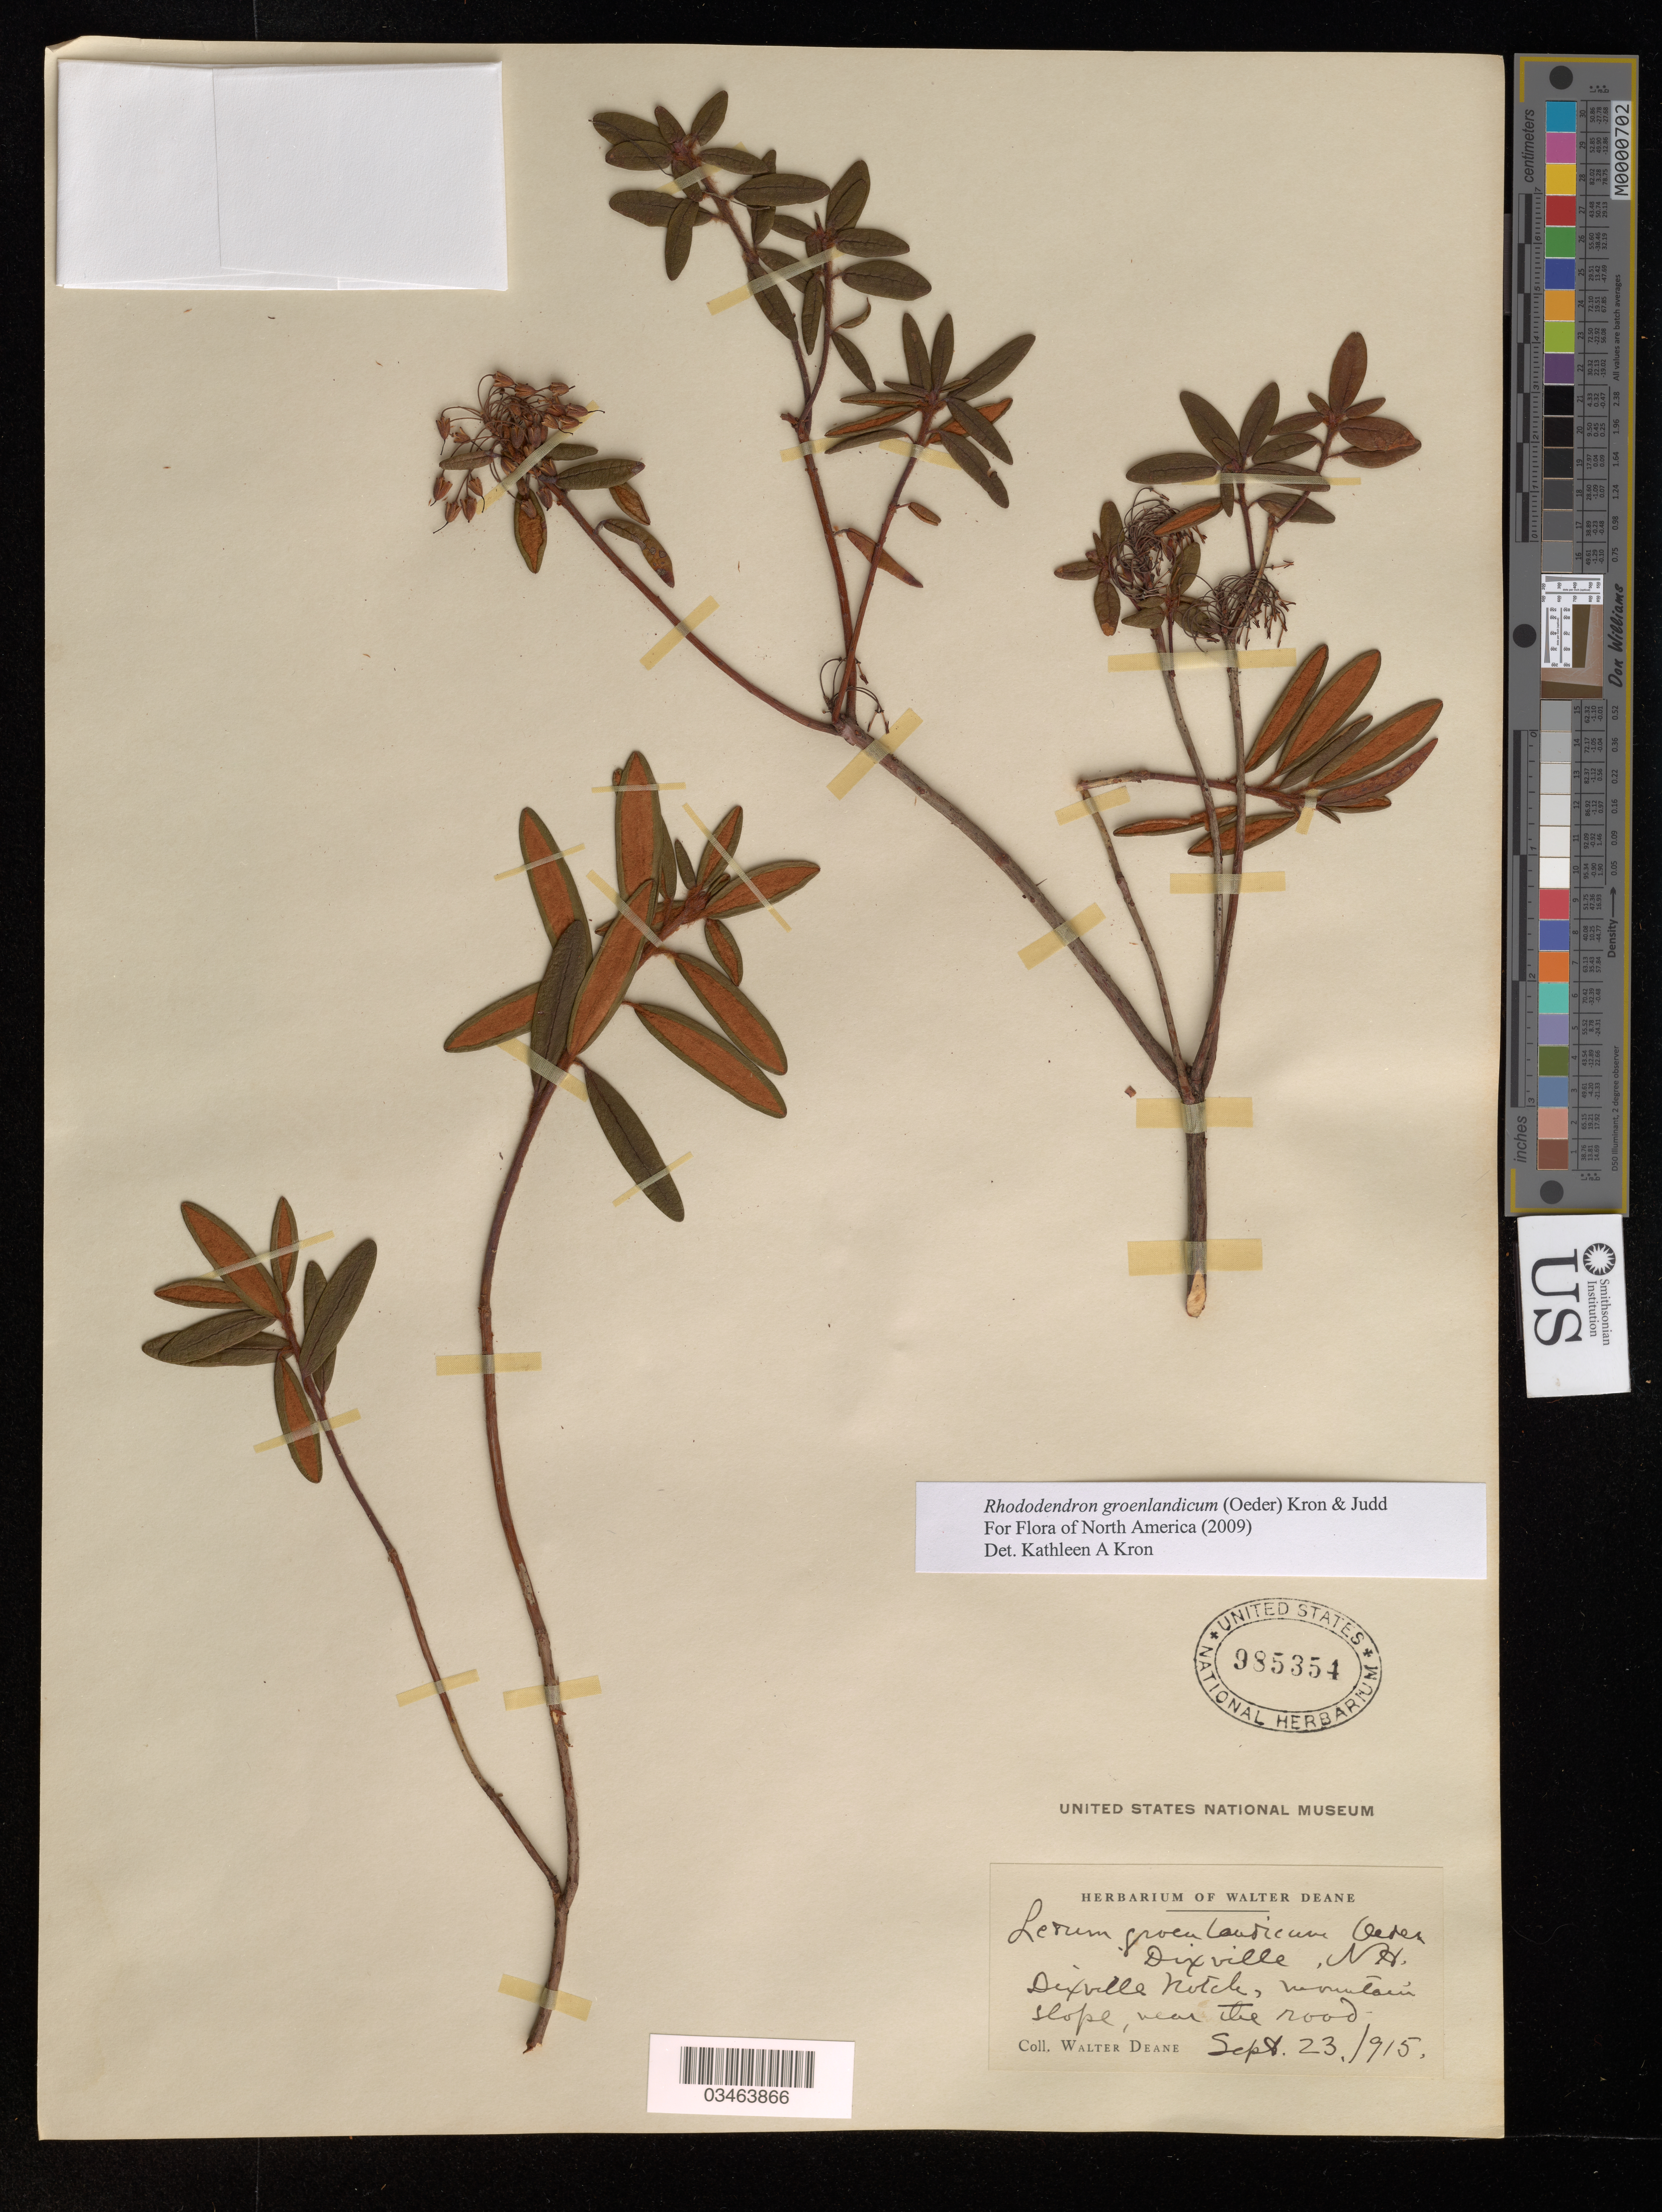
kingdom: Plantae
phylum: Tracheophyta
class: Magnoliopsida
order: Ericales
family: Ericaceae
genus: Rhododendron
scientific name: Rhododendron groenlandicum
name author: (Oeder) Kron & Judd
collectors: W. Deane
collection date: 1915-09-23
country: United States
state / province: New Hampshire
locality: Dixville, Dixville Notch, mountain slope, near the road.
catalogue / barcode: US 985354